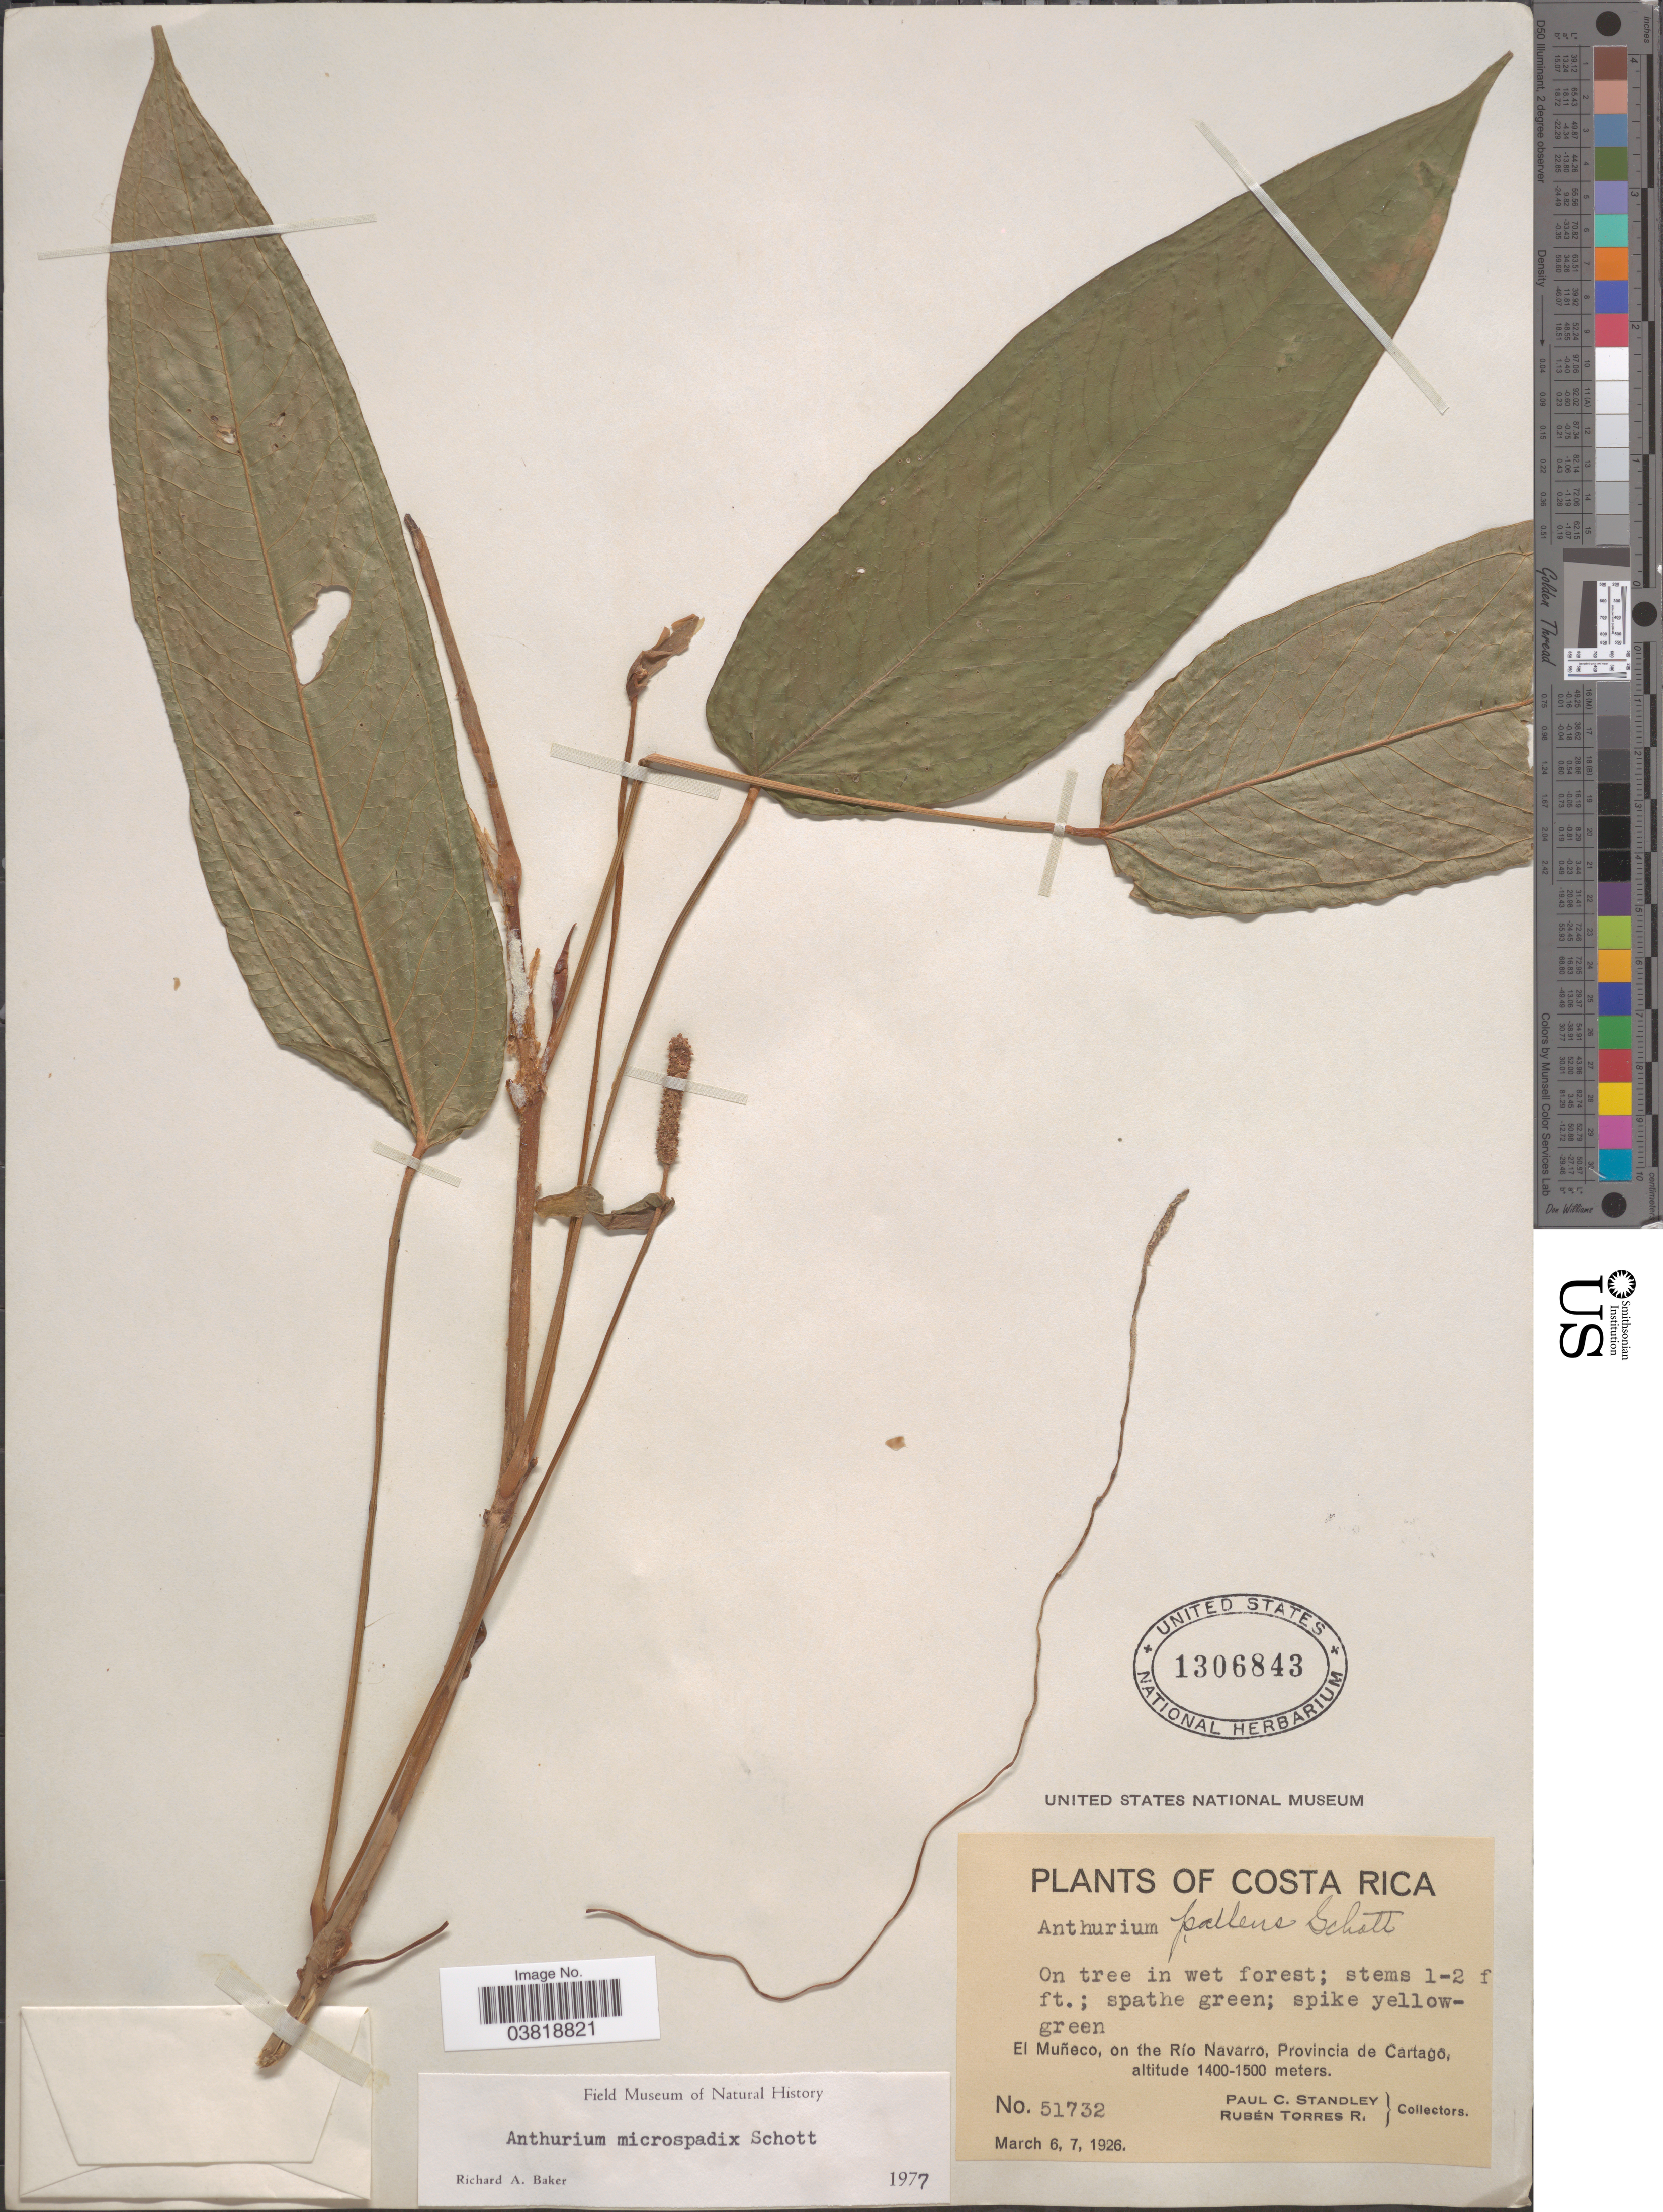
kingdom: Plantae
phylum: Tracheophyta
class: Liliopsida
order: Alismatales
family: Araceae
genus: Anthurium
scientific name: Anthurium microspadix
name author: Schott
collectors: P. C. Standley & R. Torres Rojas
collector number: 51732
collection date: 1926-03-06/1926-03-07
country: Costa Rica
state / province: Cartago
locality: El Muñeco, on the Río Navarro.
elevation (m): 1400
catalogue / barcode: US 1306843